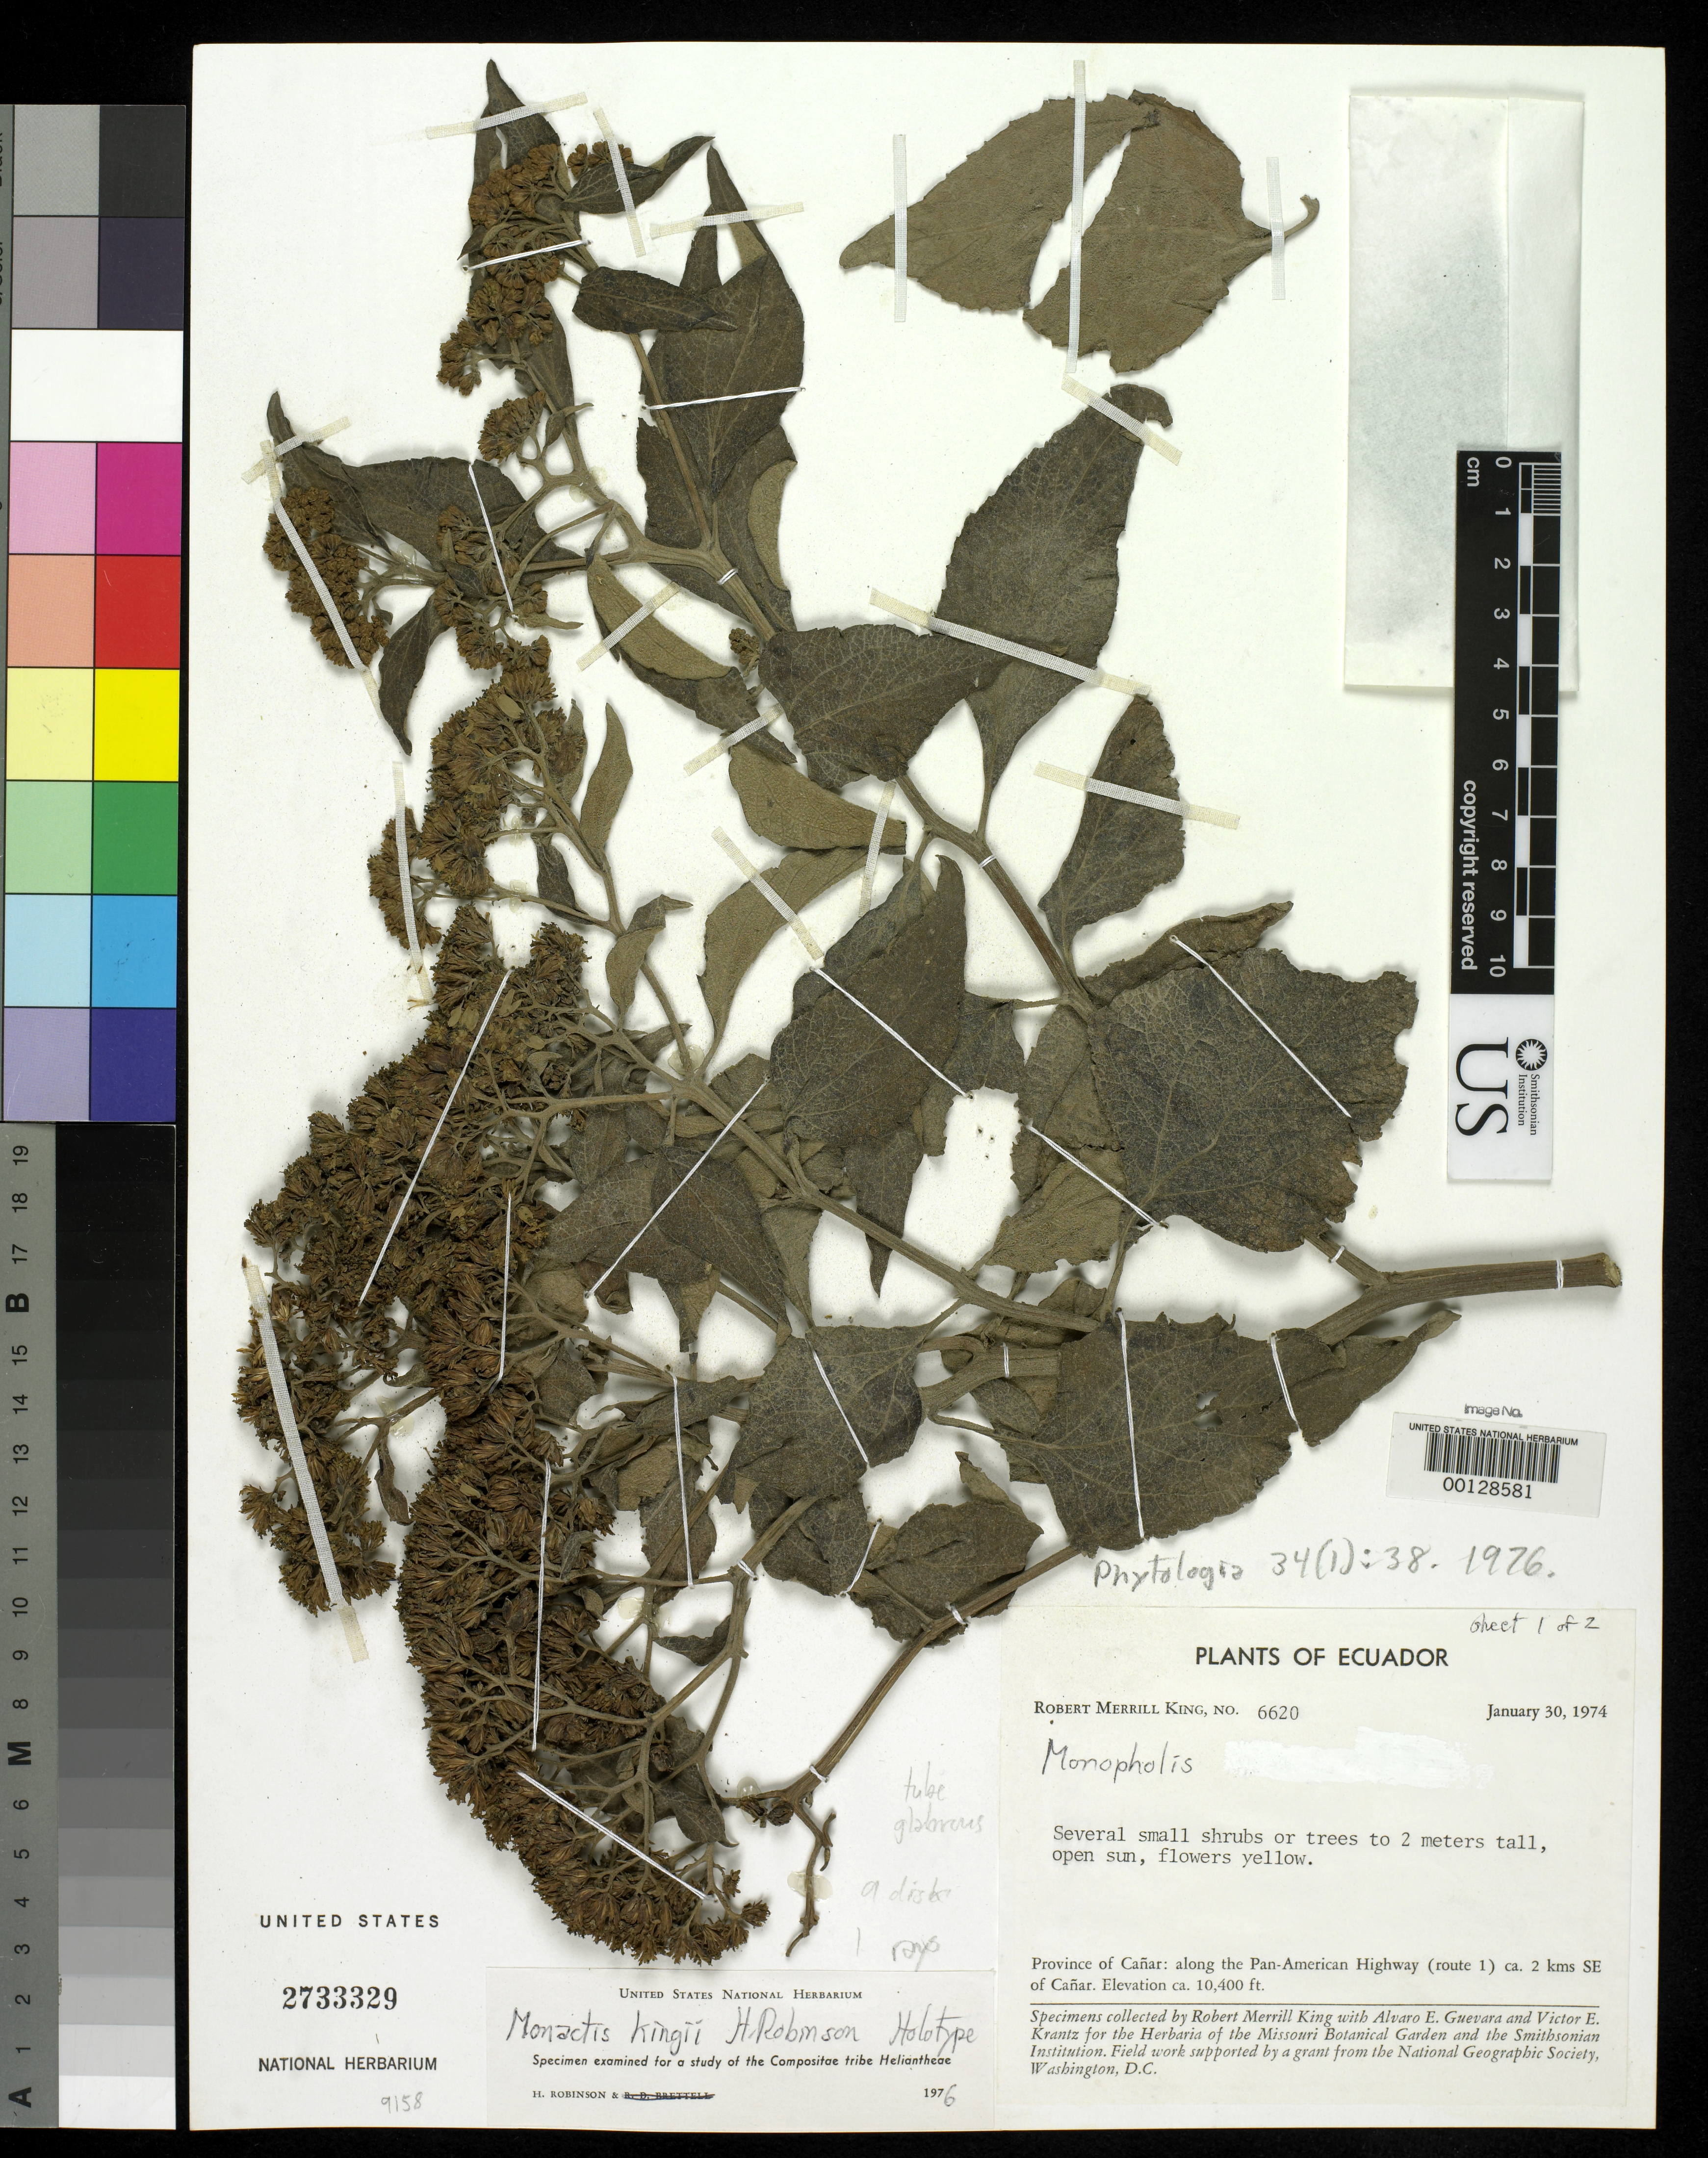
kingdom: Plantae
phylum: Tracheophyta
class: Magnoliopsida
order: Asterales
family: Asteraceae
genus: Monactis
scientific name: Monactis kingii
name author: H. Rob.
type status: Holotype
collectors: R. M. King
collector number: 6620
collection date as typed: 30 Jan 1974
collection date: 1974-01-30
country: Ecuador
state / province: Cañar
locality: Pan American Highway, 2 km. SE of Canar.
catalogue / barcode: US 2733329